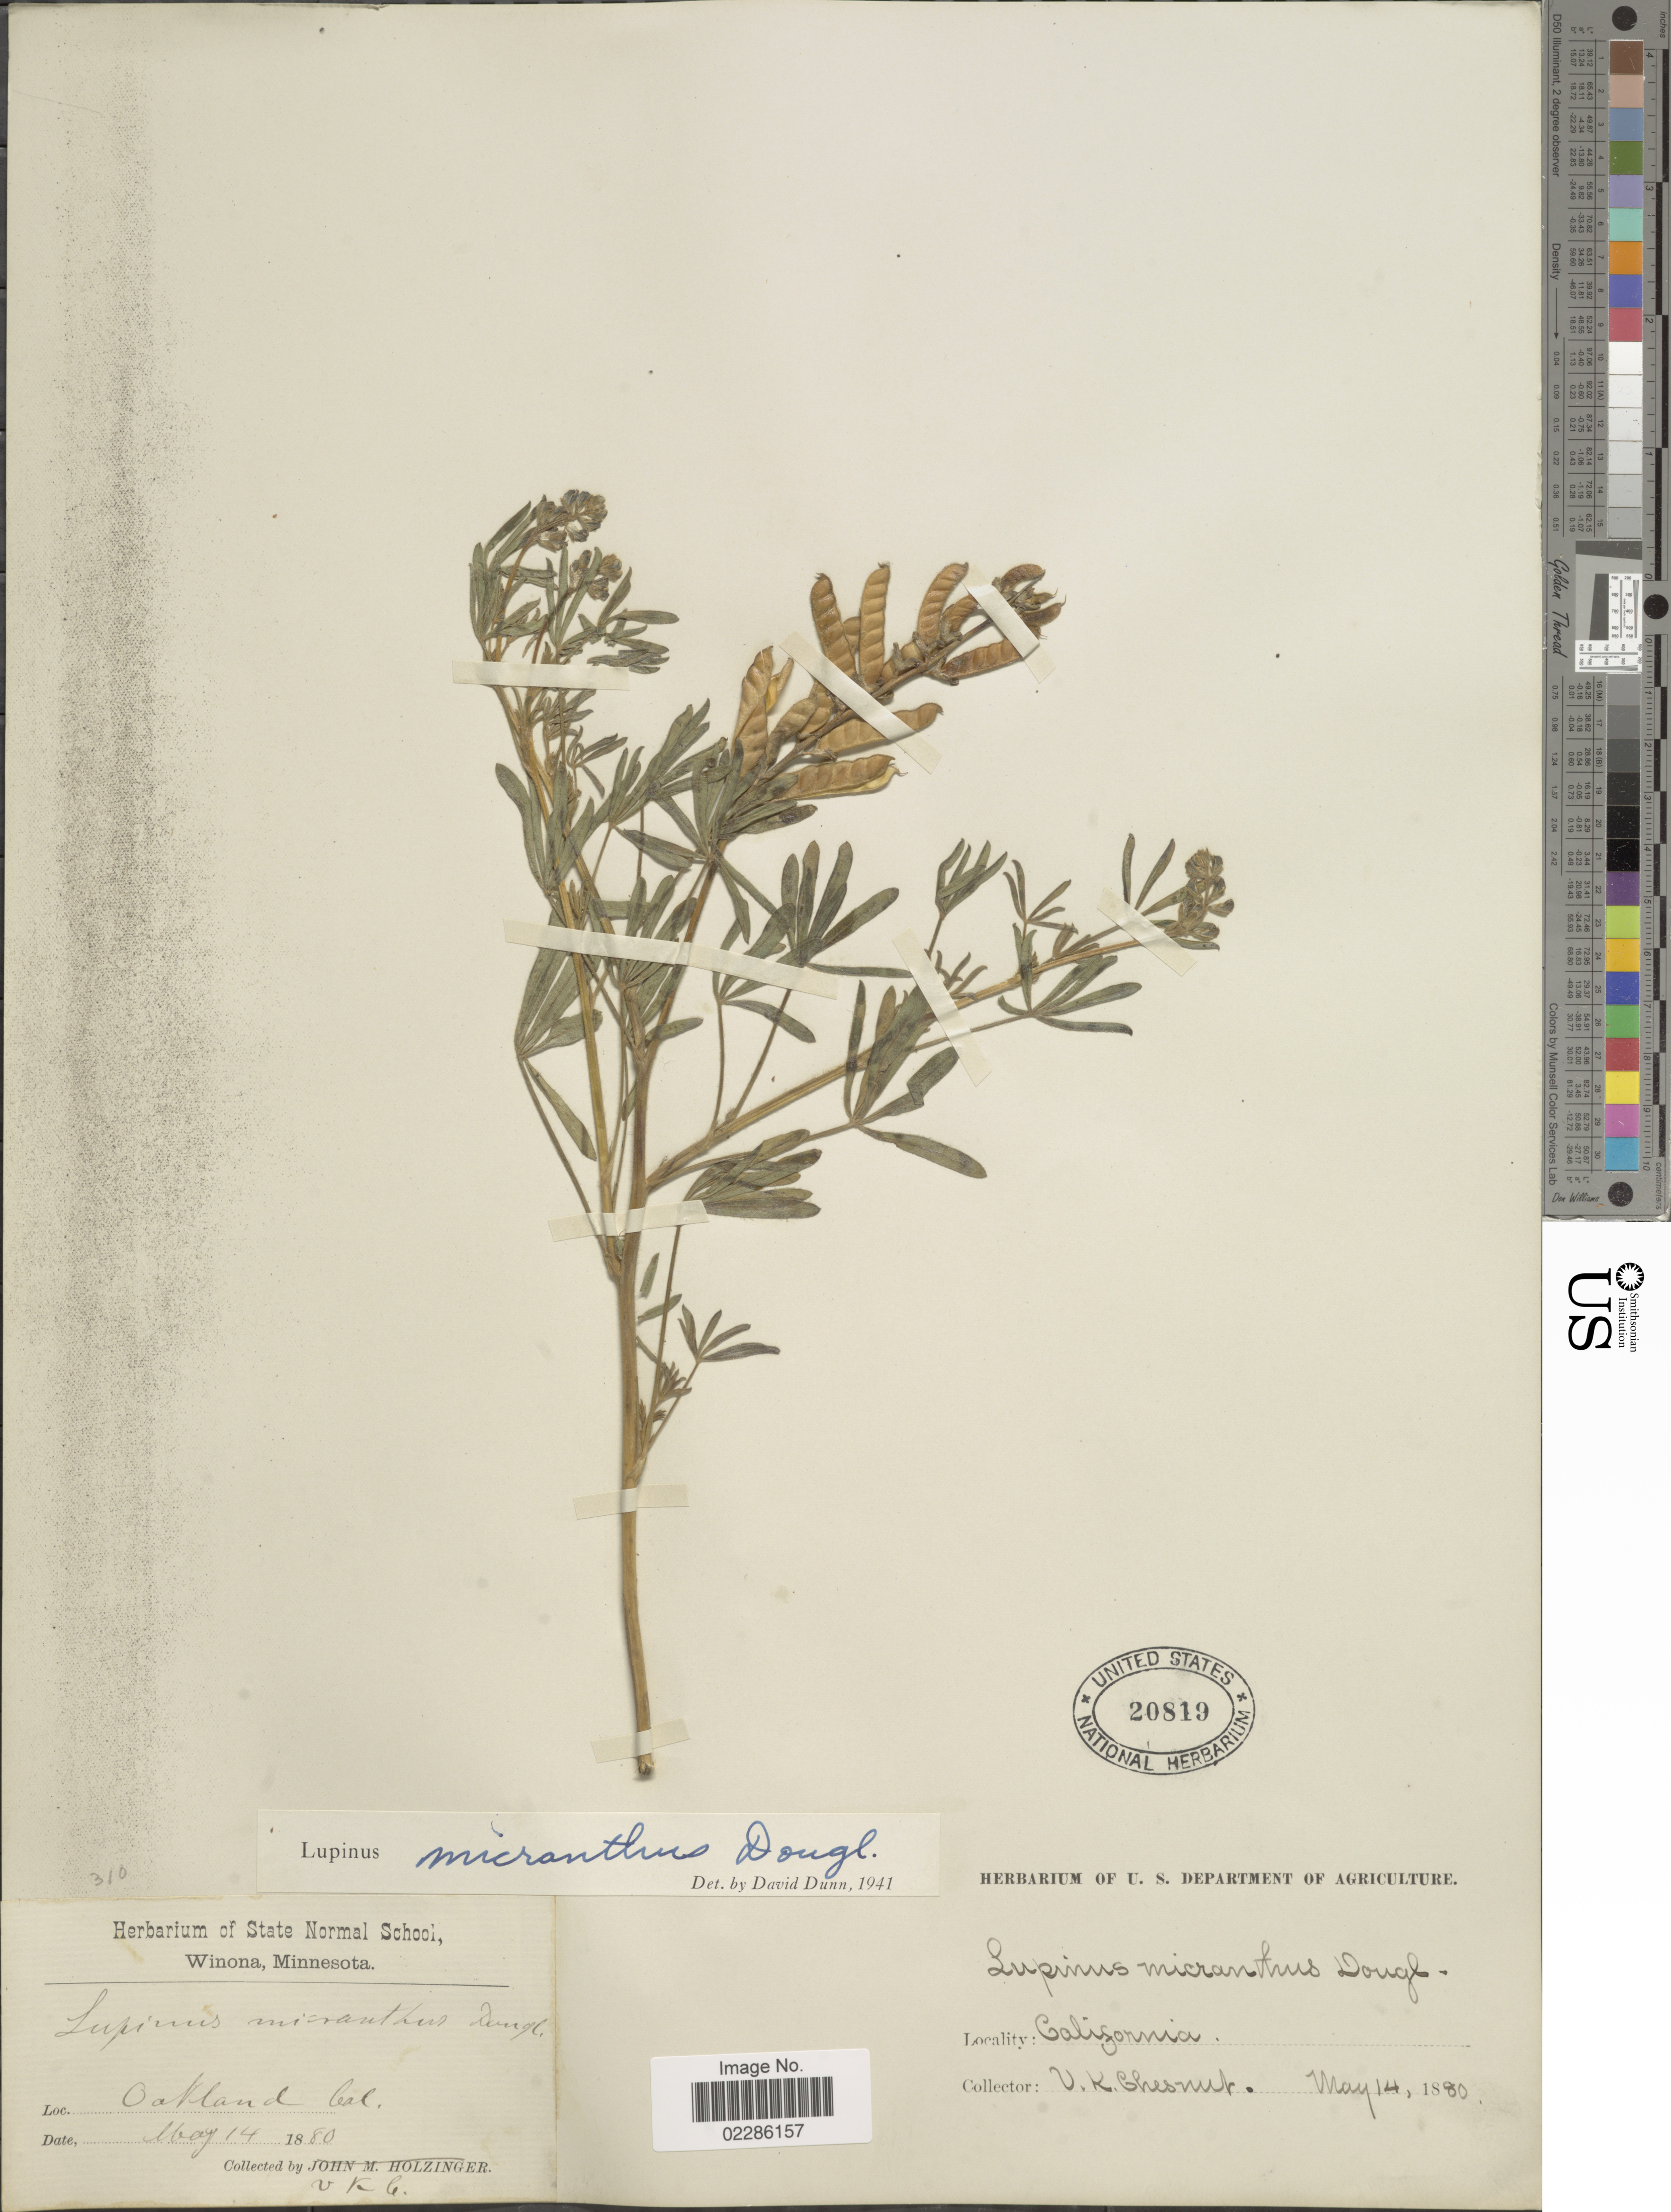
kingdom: Plantae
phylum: Tracheophyta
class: Magnoliopsida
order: Fabales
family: Fabaceae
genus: Lupinus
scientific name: Lupinus micranthus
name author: Douglas ex Lindl.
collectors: V. Chesnut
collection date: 1880-05-14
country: United States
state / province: California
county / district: Alameda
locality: Oakland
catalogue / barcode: US 20819